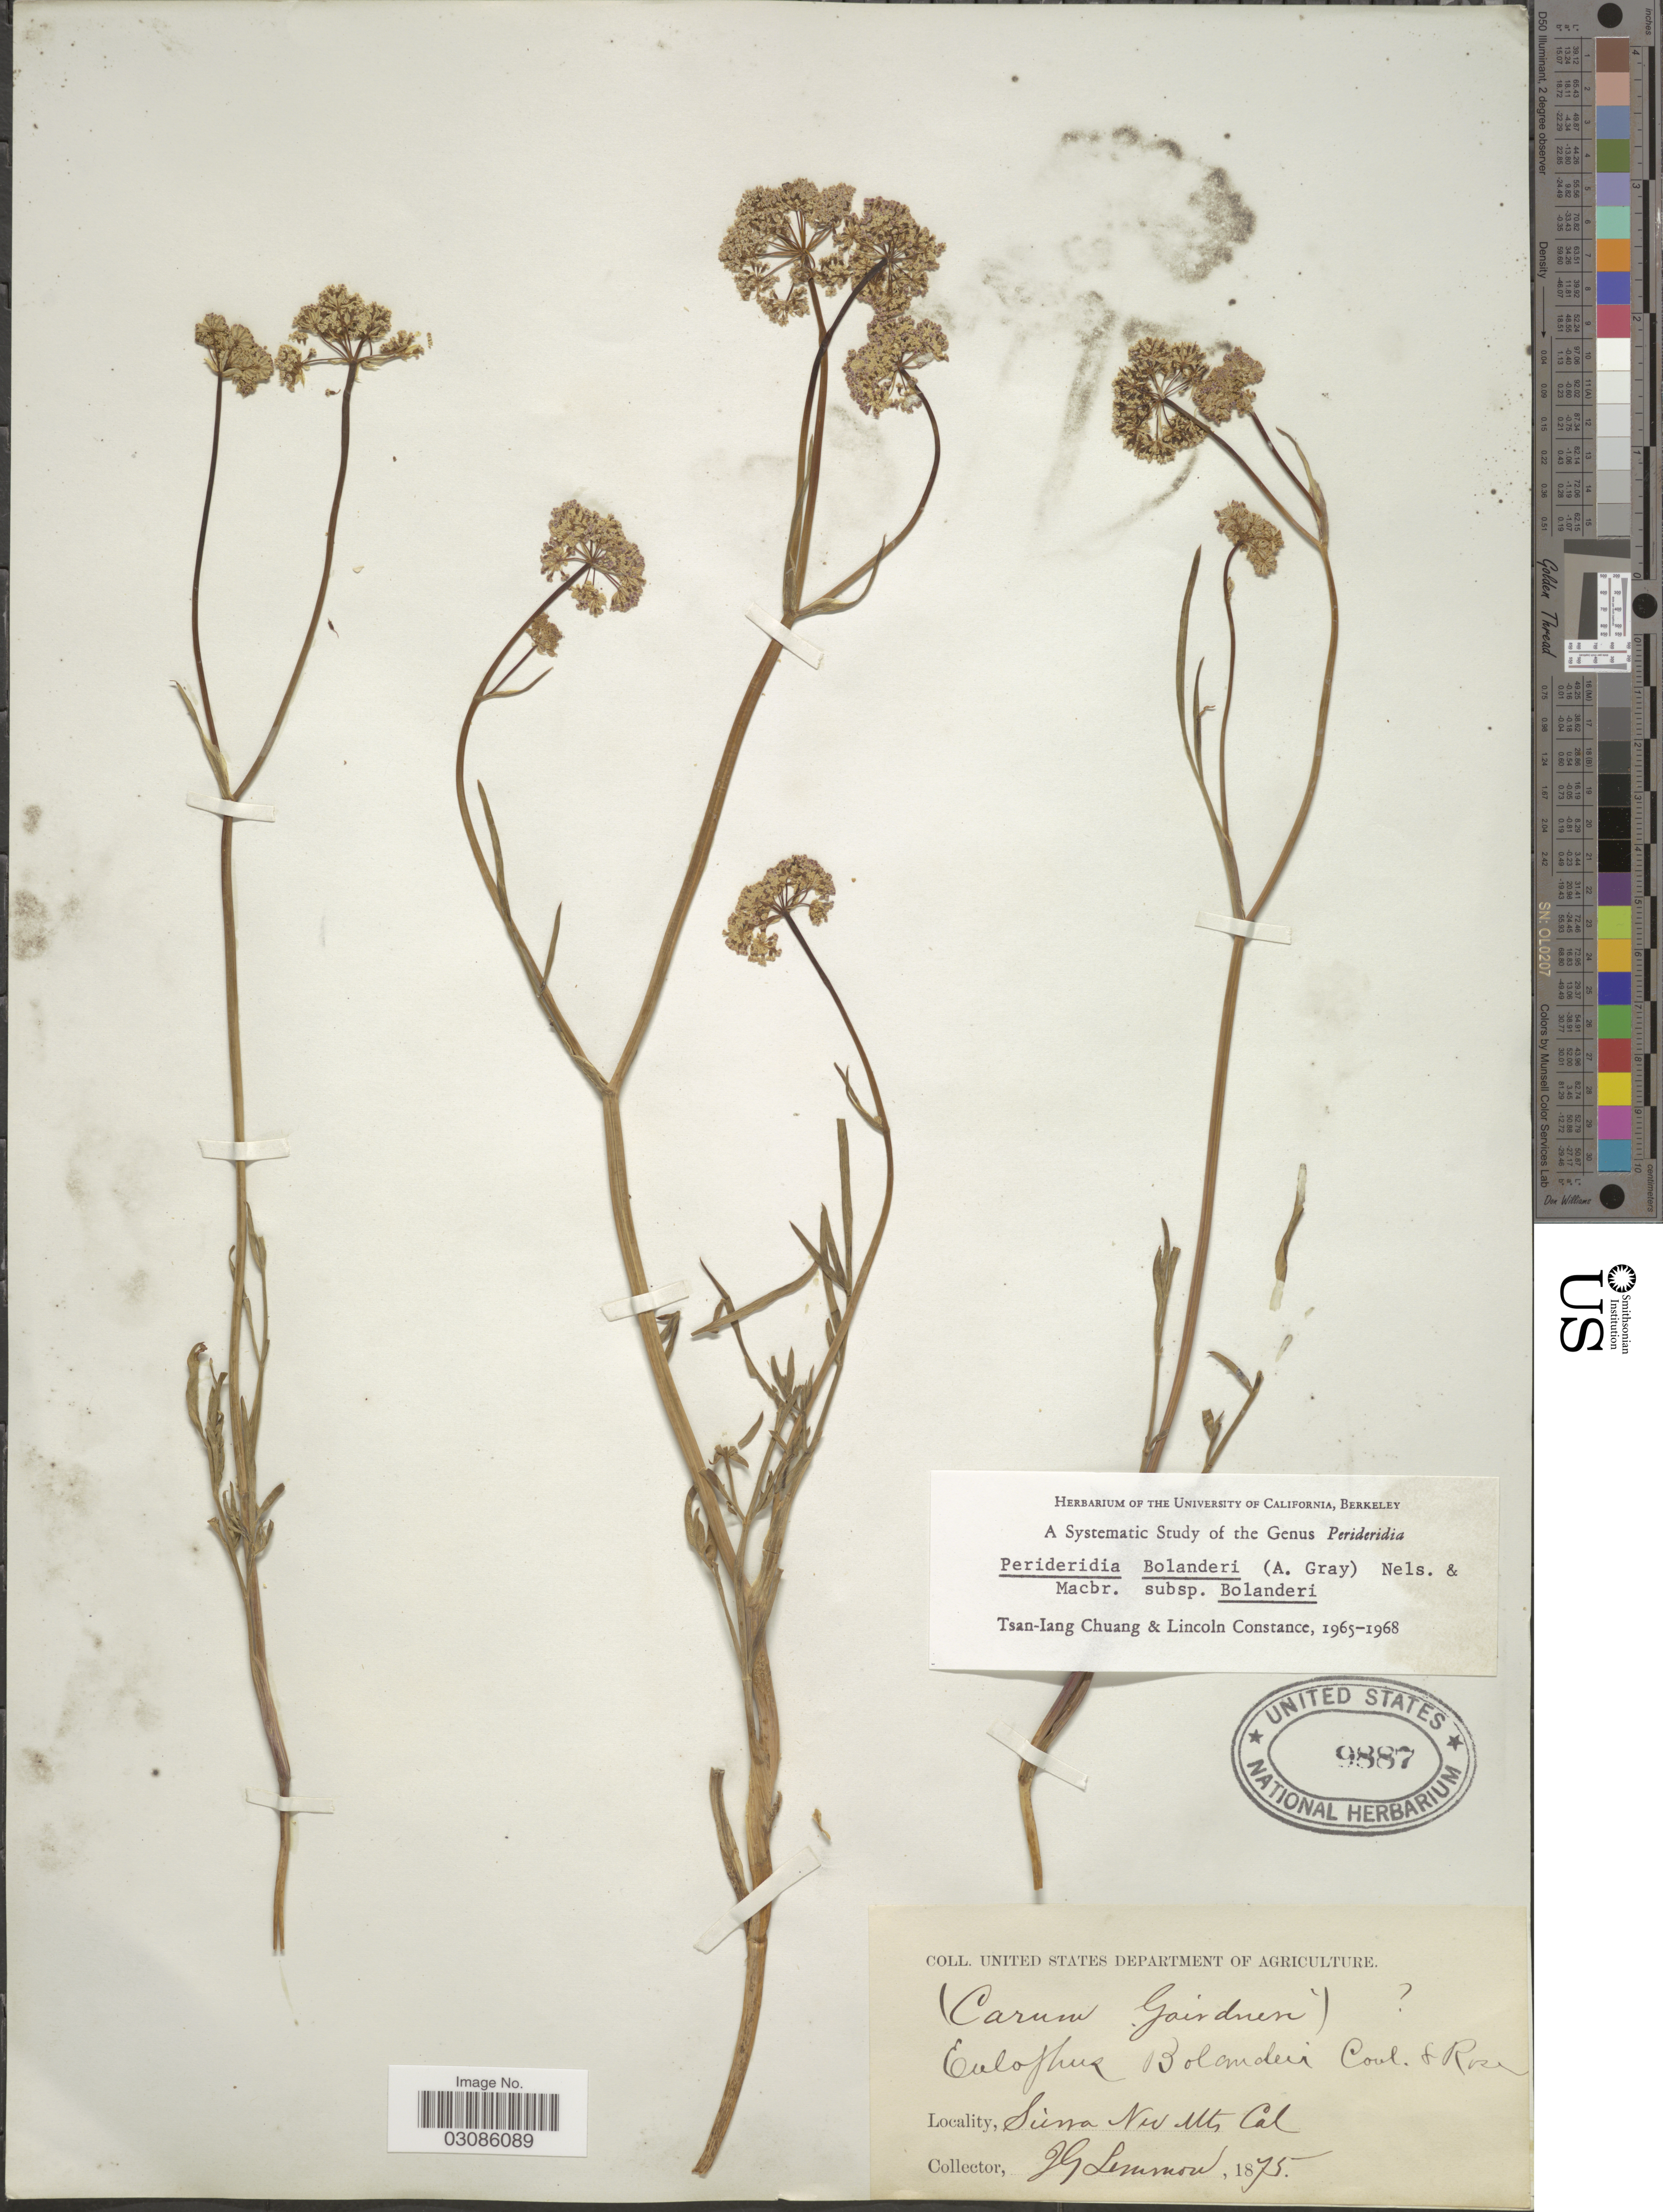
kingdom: Plantae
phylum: Tracheophyta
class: Magnoliopsida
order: Apiales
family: Apiaceae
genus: Perideridia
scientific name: Perideridia bolanderi subsp. bolanderi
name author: (A. Gray) A. Nelson & J.F. Macbr.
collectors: J. Lemmon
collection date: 1875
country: United States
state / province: California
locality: Sierra Nev. Mts.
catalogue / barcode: US 9887